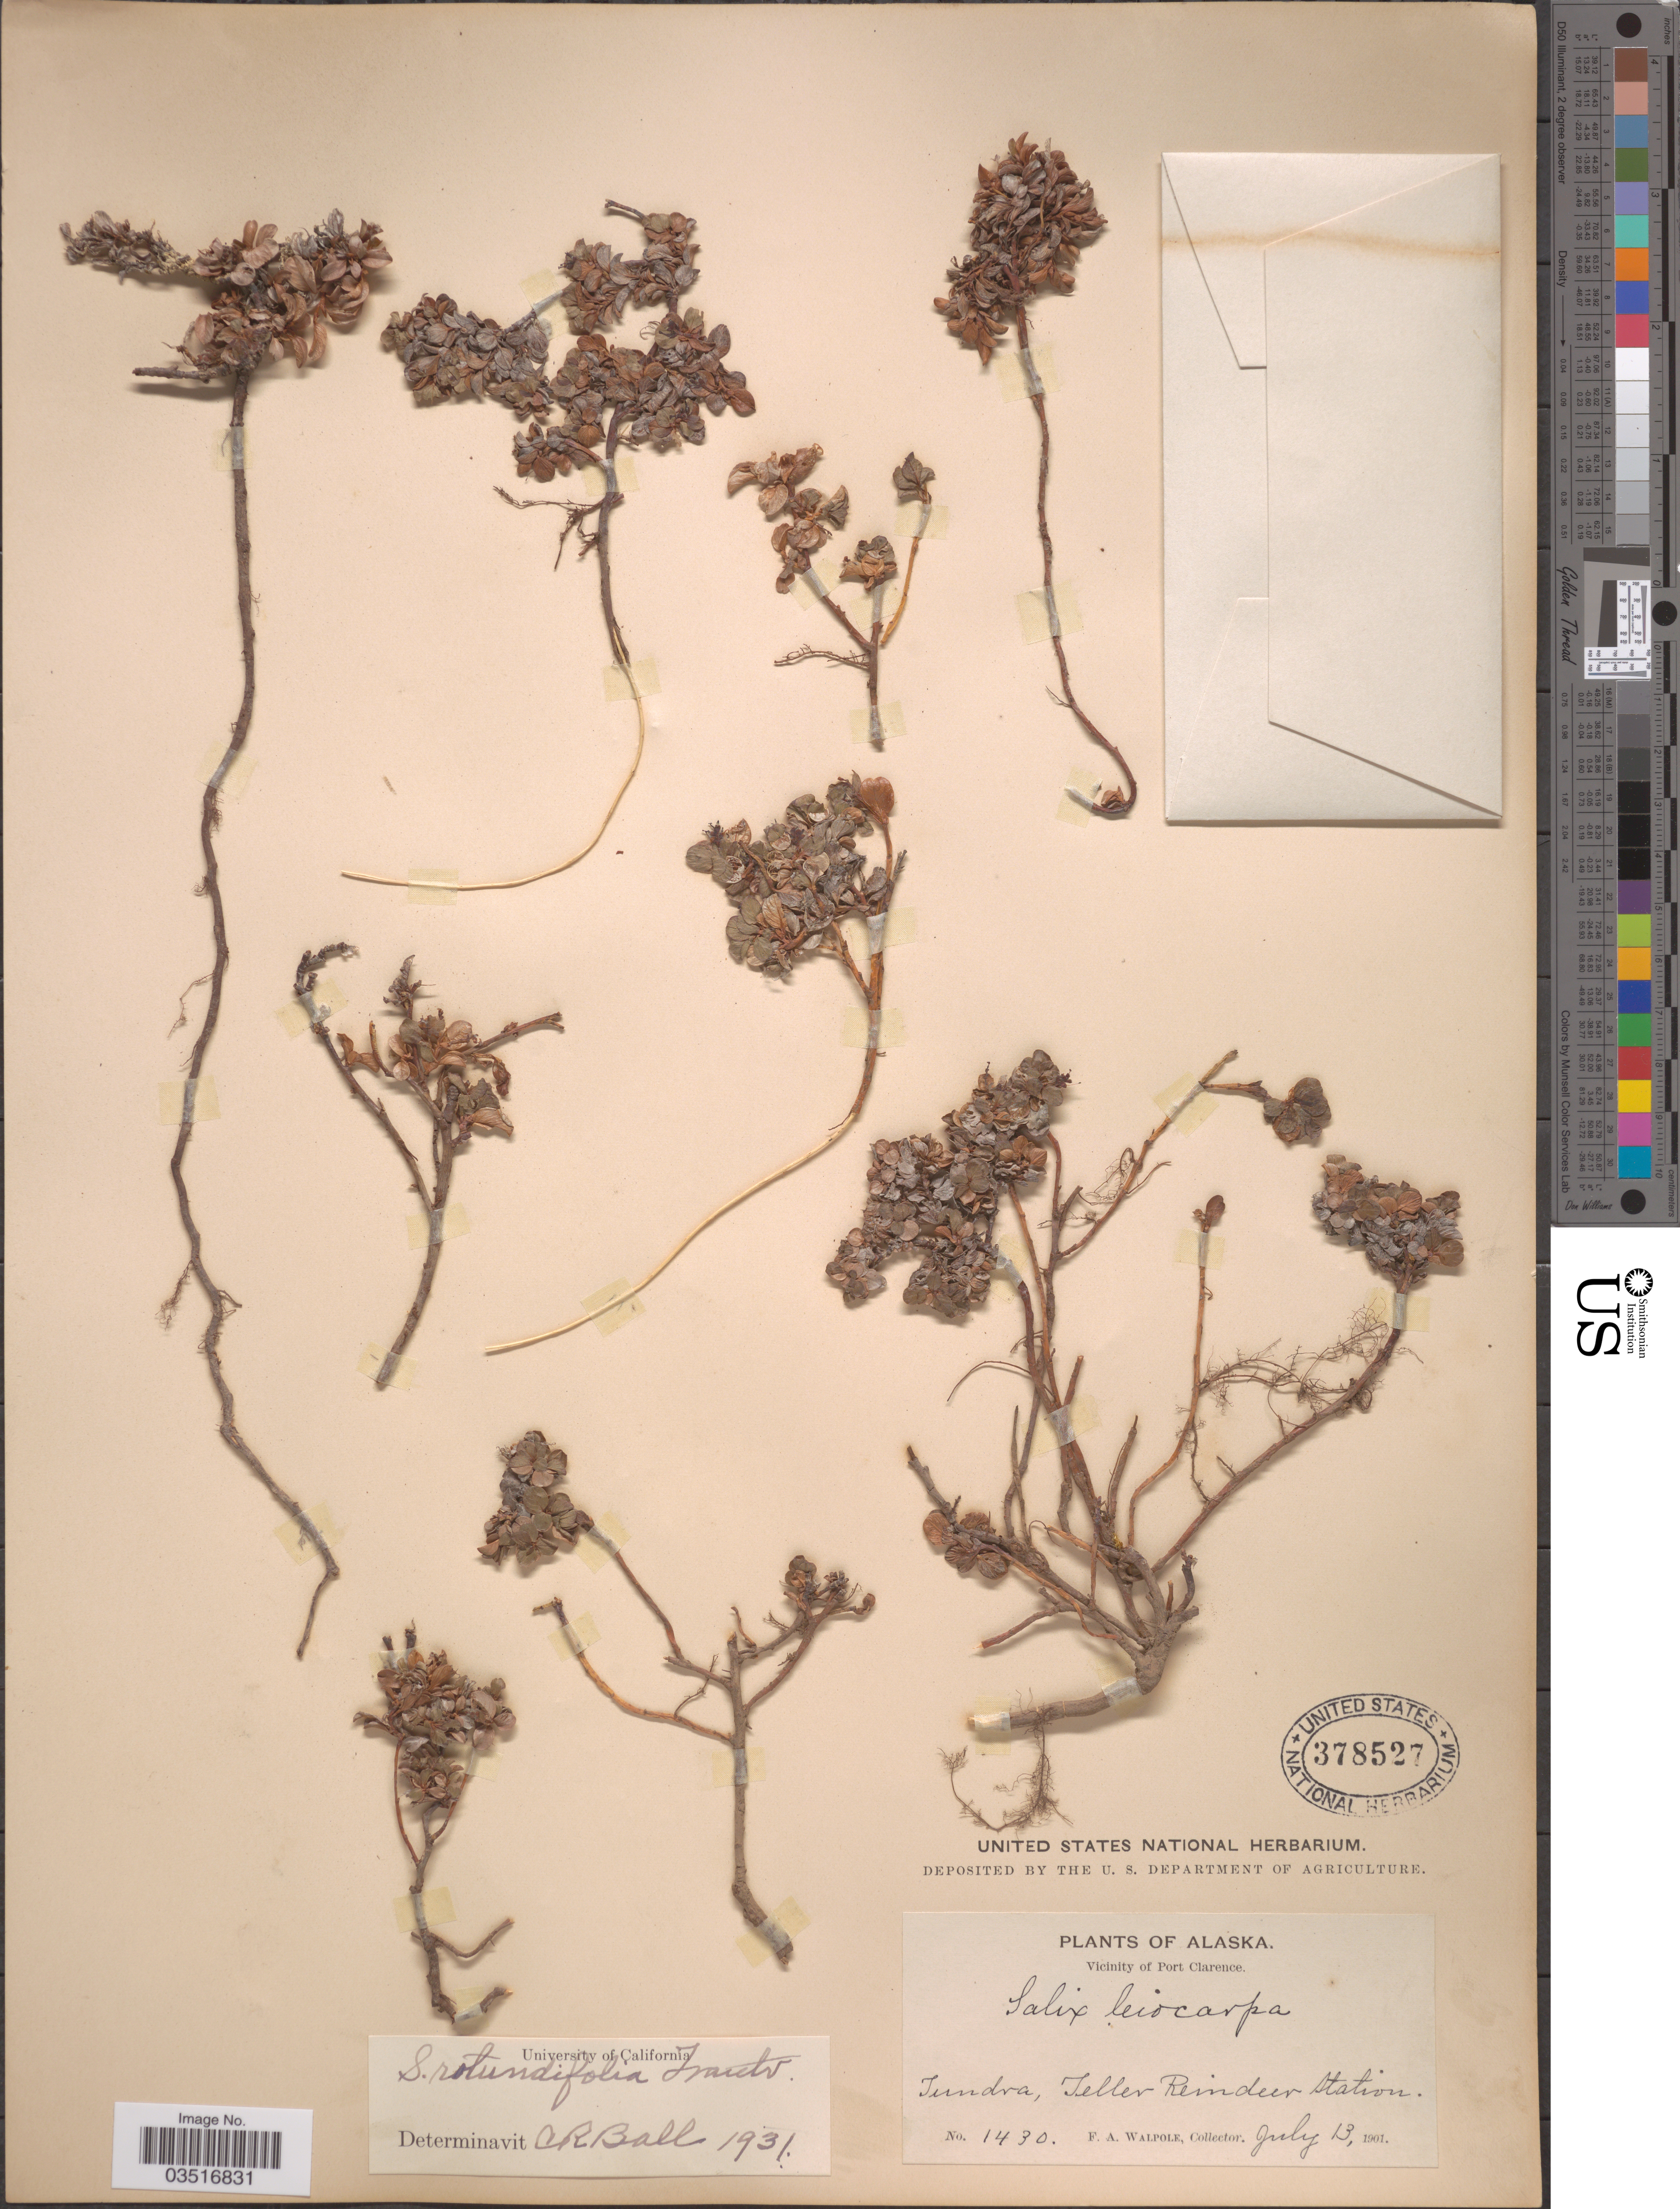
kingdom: Plantae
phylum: Tracheophyta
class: Magnoliopsida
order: Malpighiales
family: Salicaceae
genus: Salix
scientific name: Salix rotundifolia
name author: Trautv.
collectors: F. Walpole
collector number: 1430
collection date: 1901-07-13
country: United States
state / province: Alaska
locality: Vicinity of Port Clarence. Tundra, Teller Reindeer Station.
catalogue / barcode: US 378527